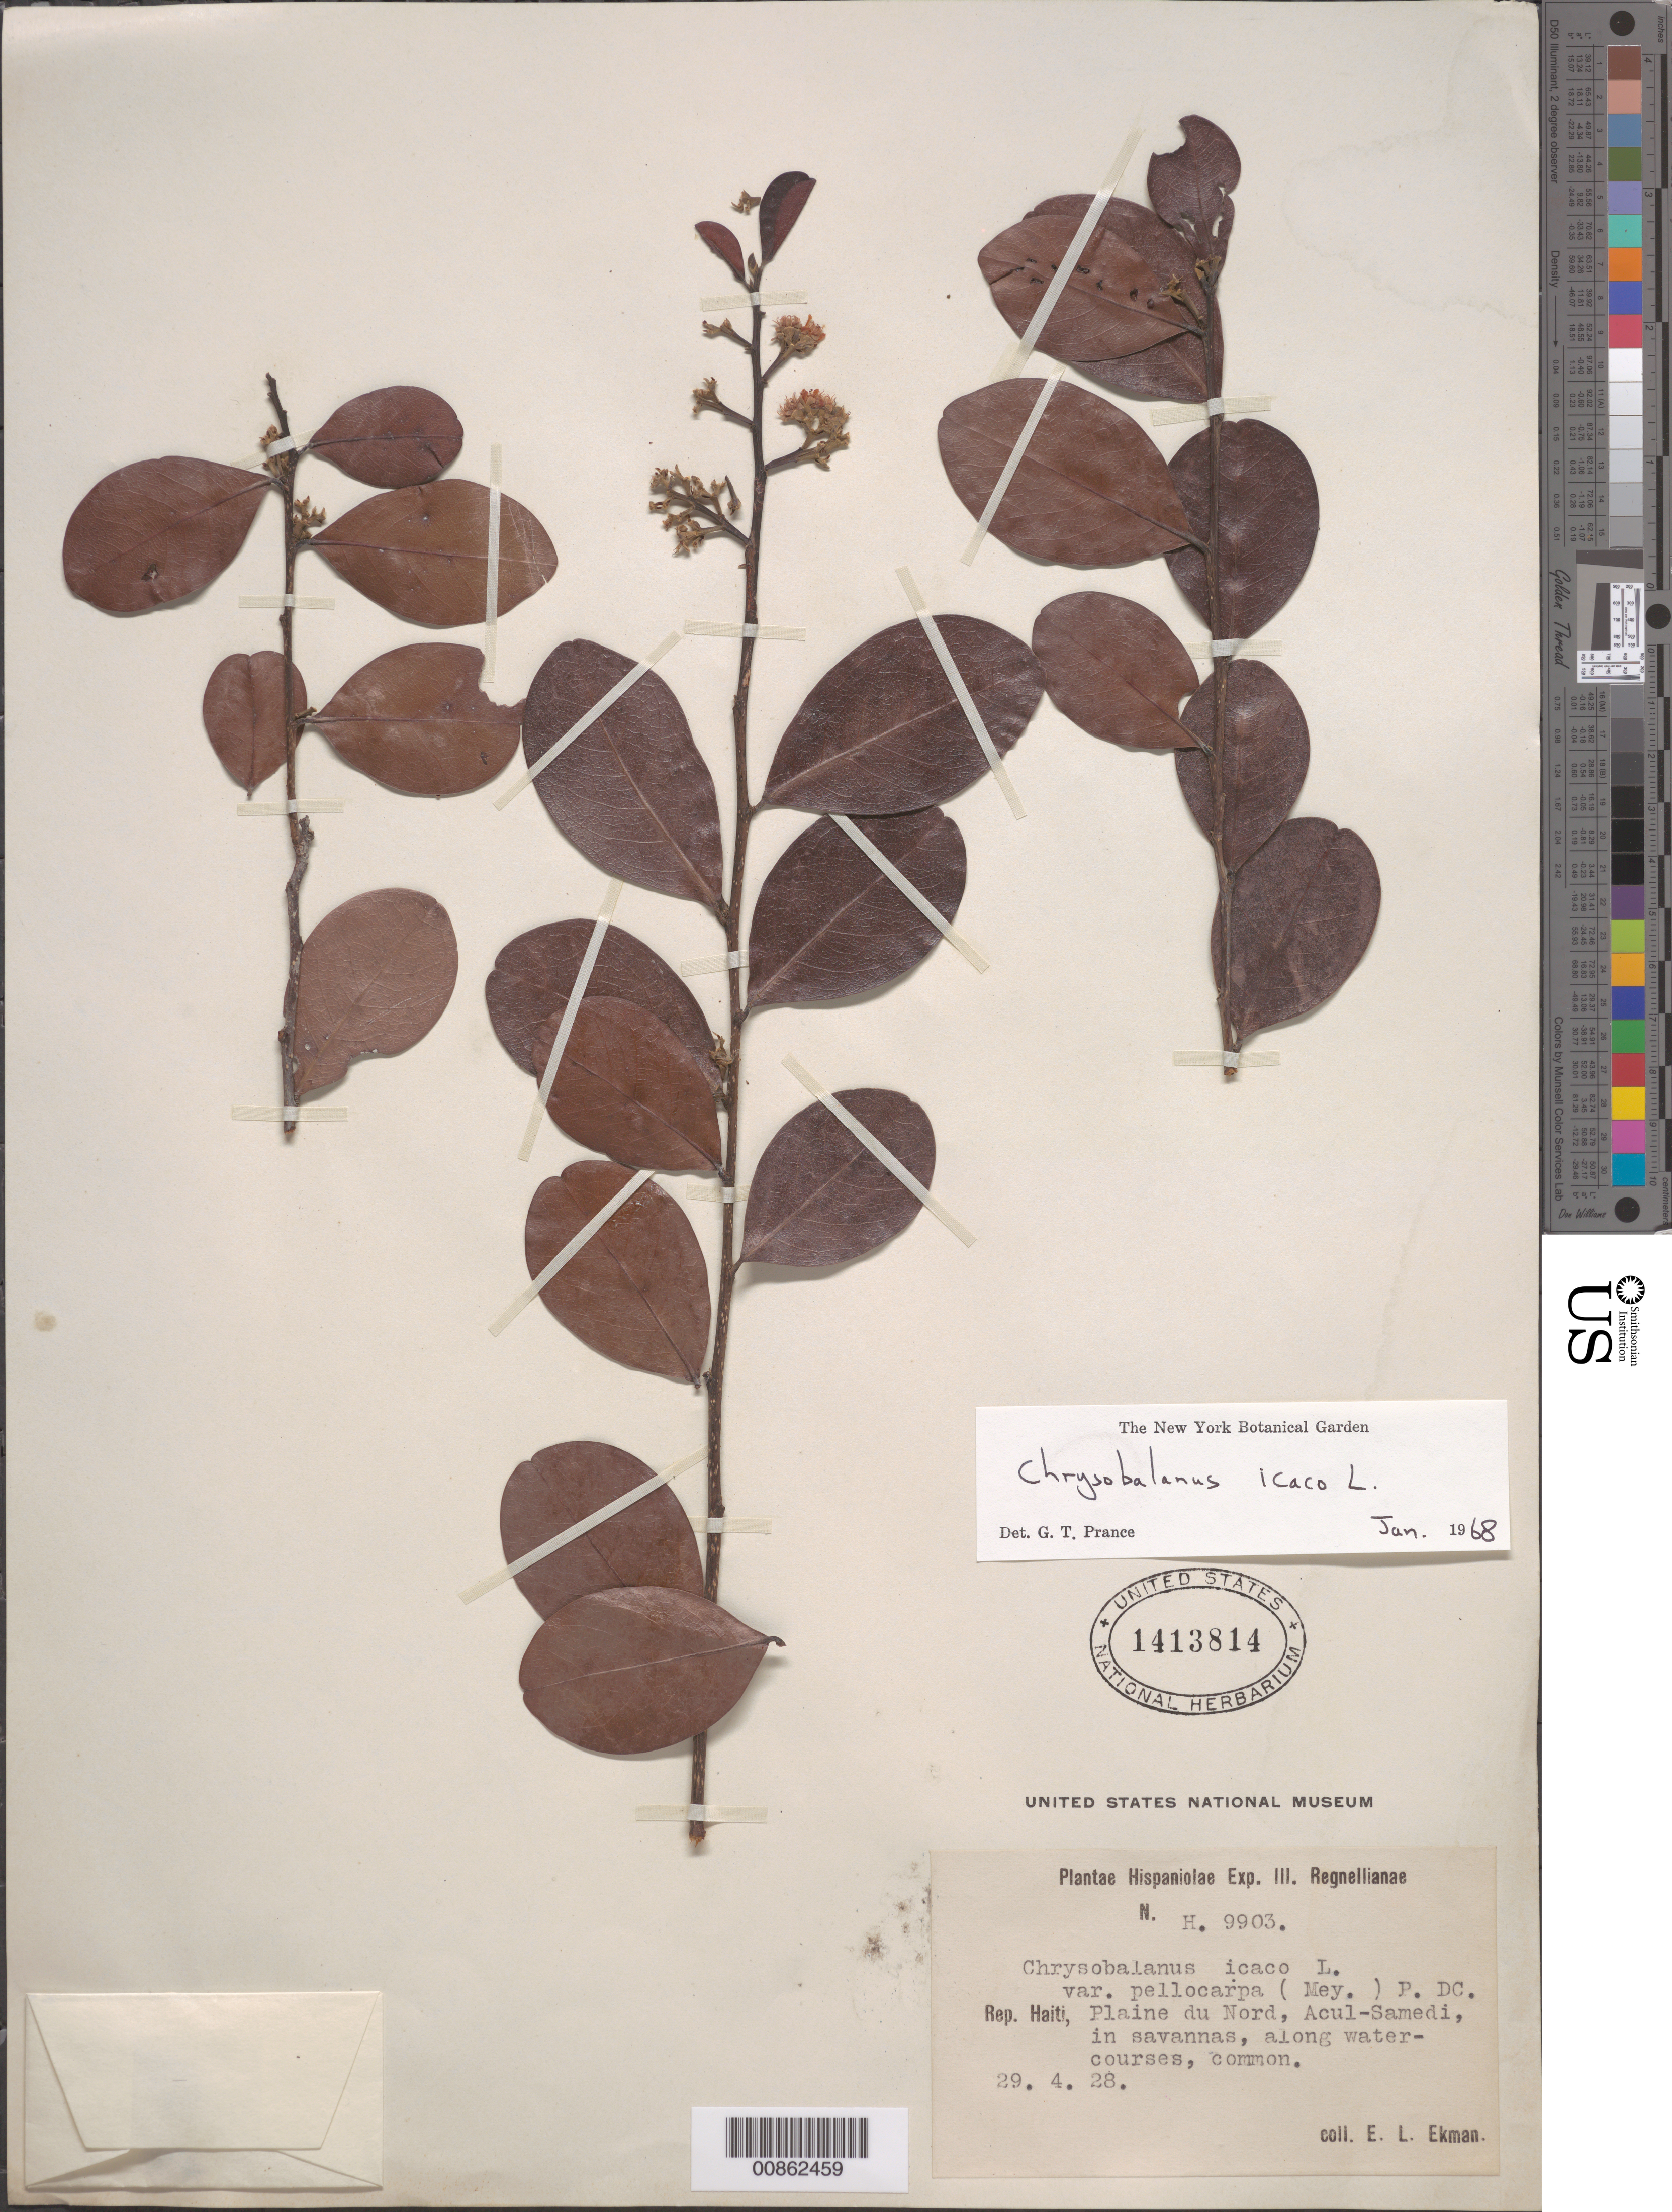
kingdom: Plantae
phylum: Tracheophyta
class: Magnoliopsida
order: Malpighiales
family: Chrysobalanaceae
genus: Chrysobalanus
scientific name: Chrysobalanus icaco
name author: L.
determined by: Prance, G. T.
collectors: E. L. Ekman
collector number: H 9903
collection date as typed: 29 Apr 1928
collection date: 1928-04-29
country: Haiti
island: Hispaniola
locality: Plaine du nord, Acul-Samedi.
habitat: In savannas, along water courses.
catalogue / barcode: US 1413814